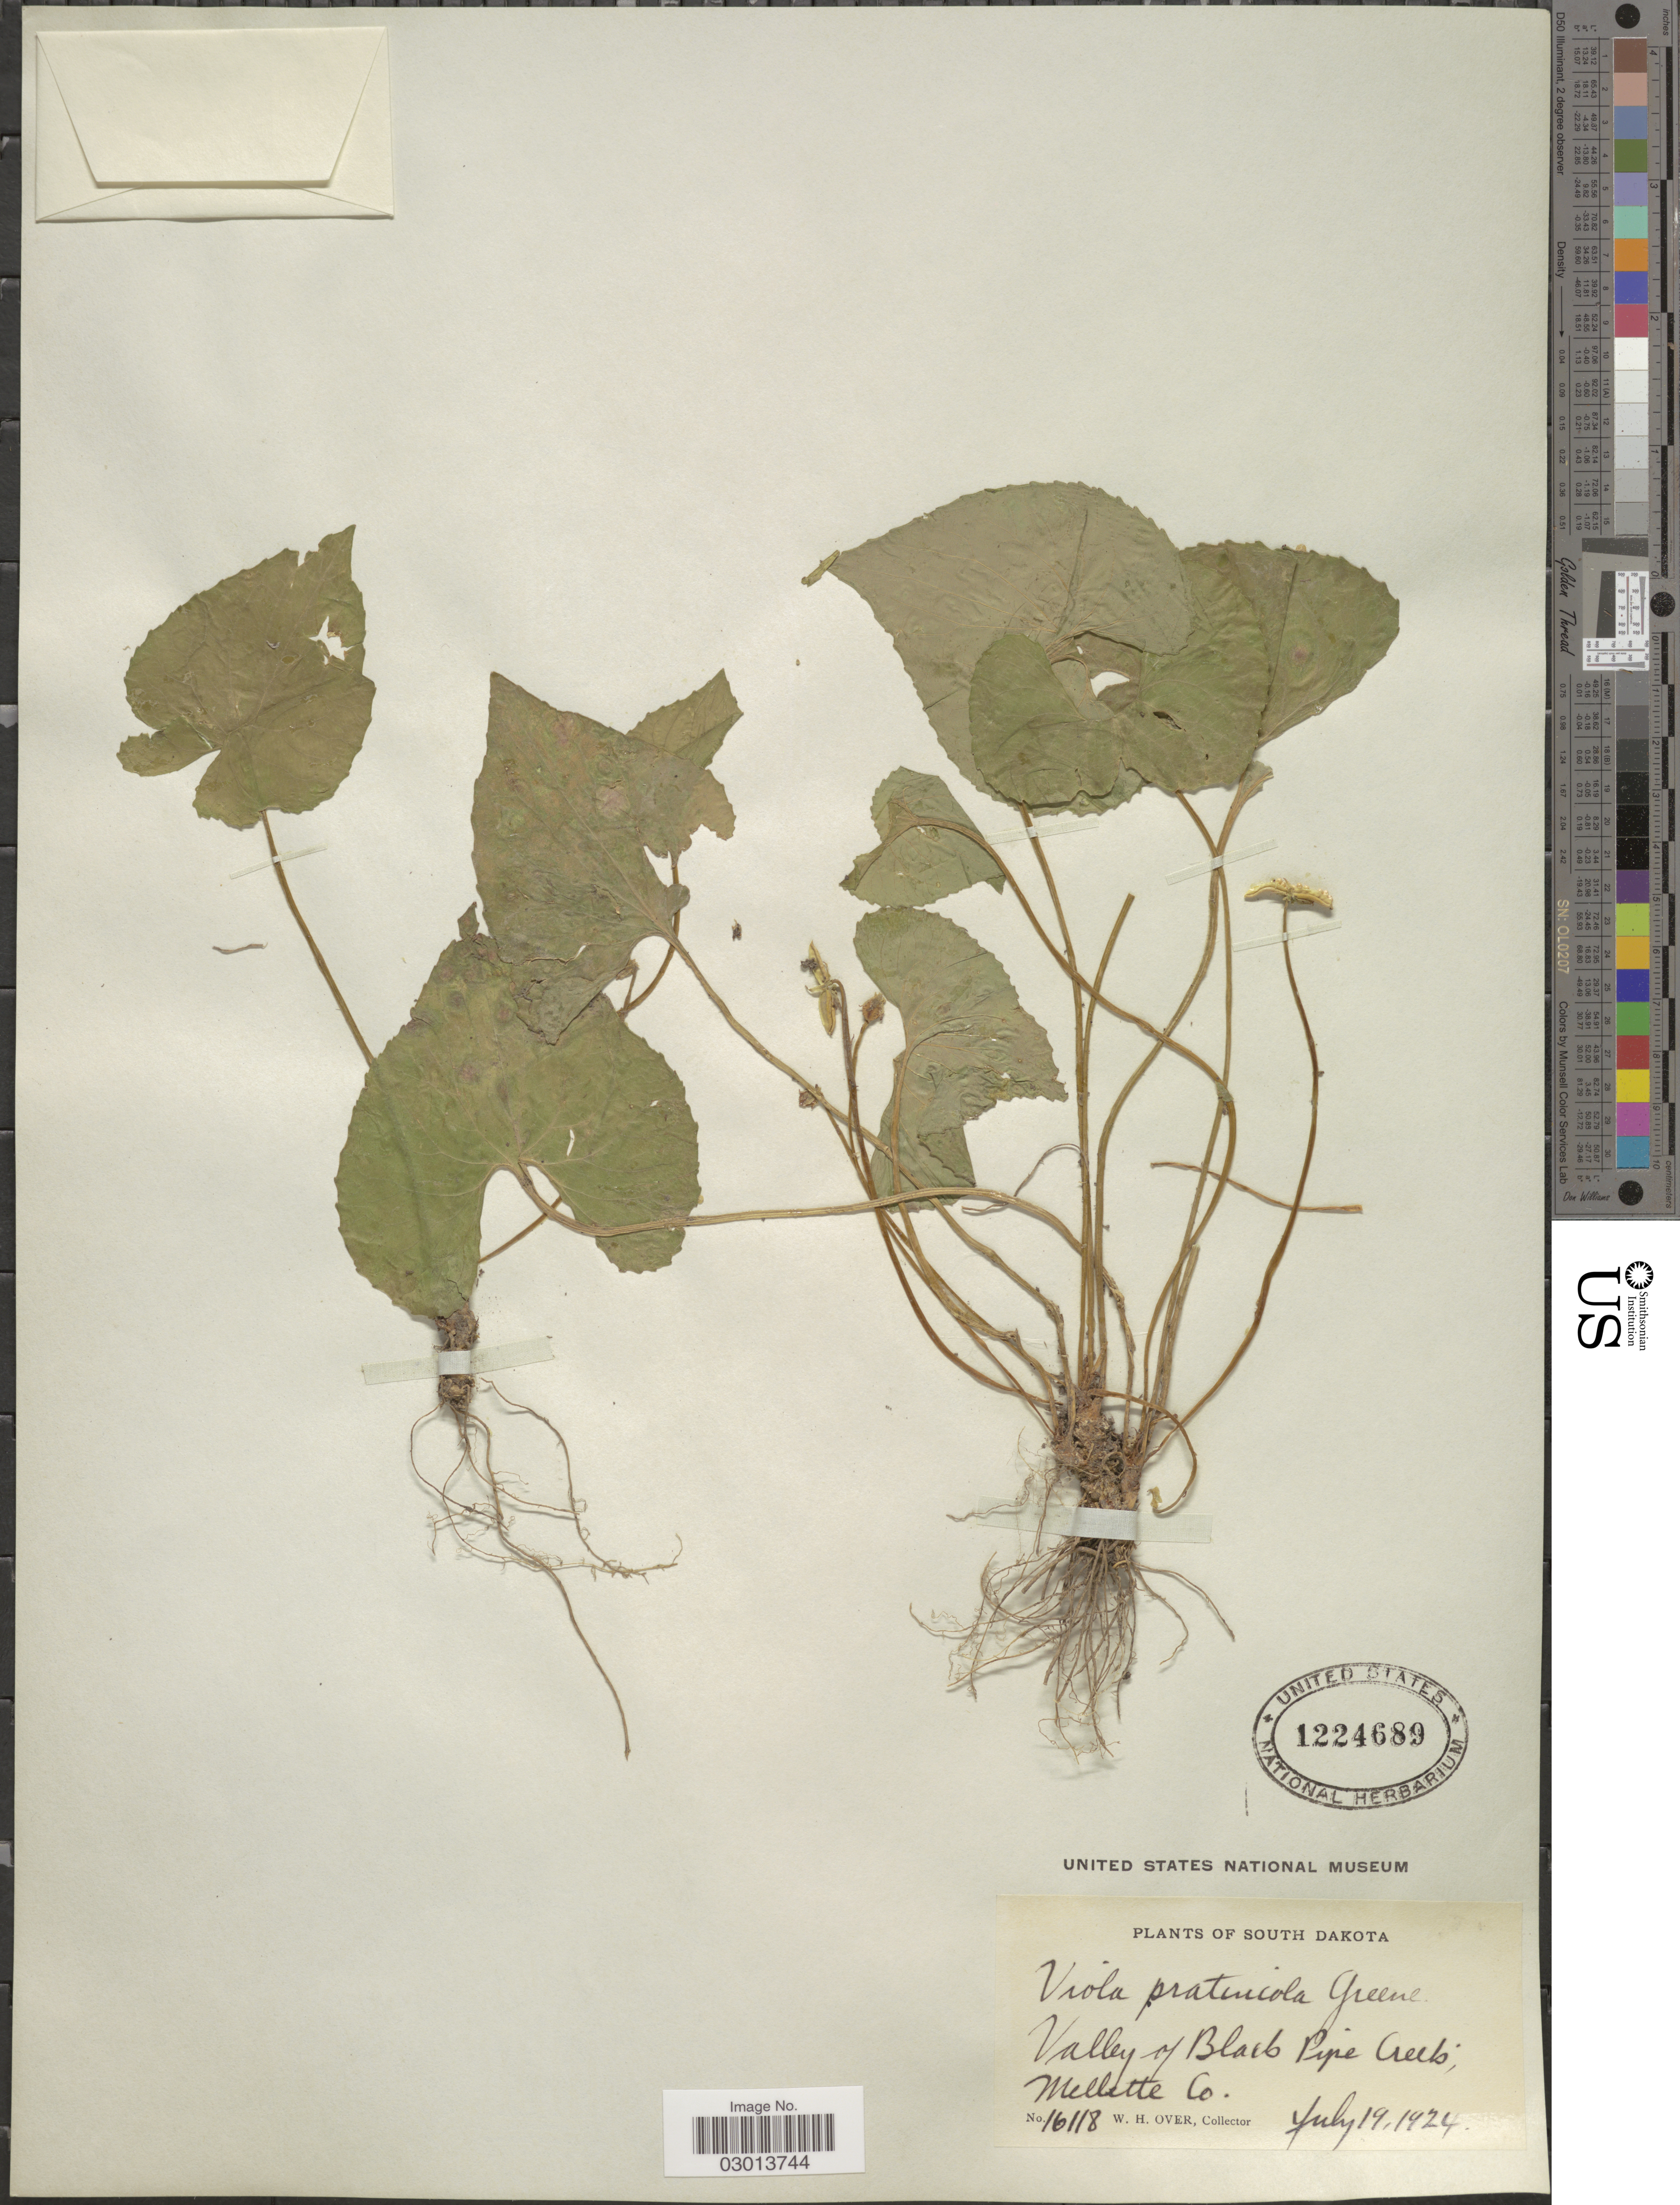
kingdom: Plantae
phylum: Tracheophyta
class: Magnoliopsida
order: Malpighiales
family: Violaceae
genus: Viola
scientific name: Viola pratincola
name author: Greene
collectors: W. Over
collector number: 16118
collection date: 1924-07-19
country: United States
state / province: South Dakota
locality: Valley of Black Pipe Creek; Mellette Co.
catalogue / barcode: US 1224689